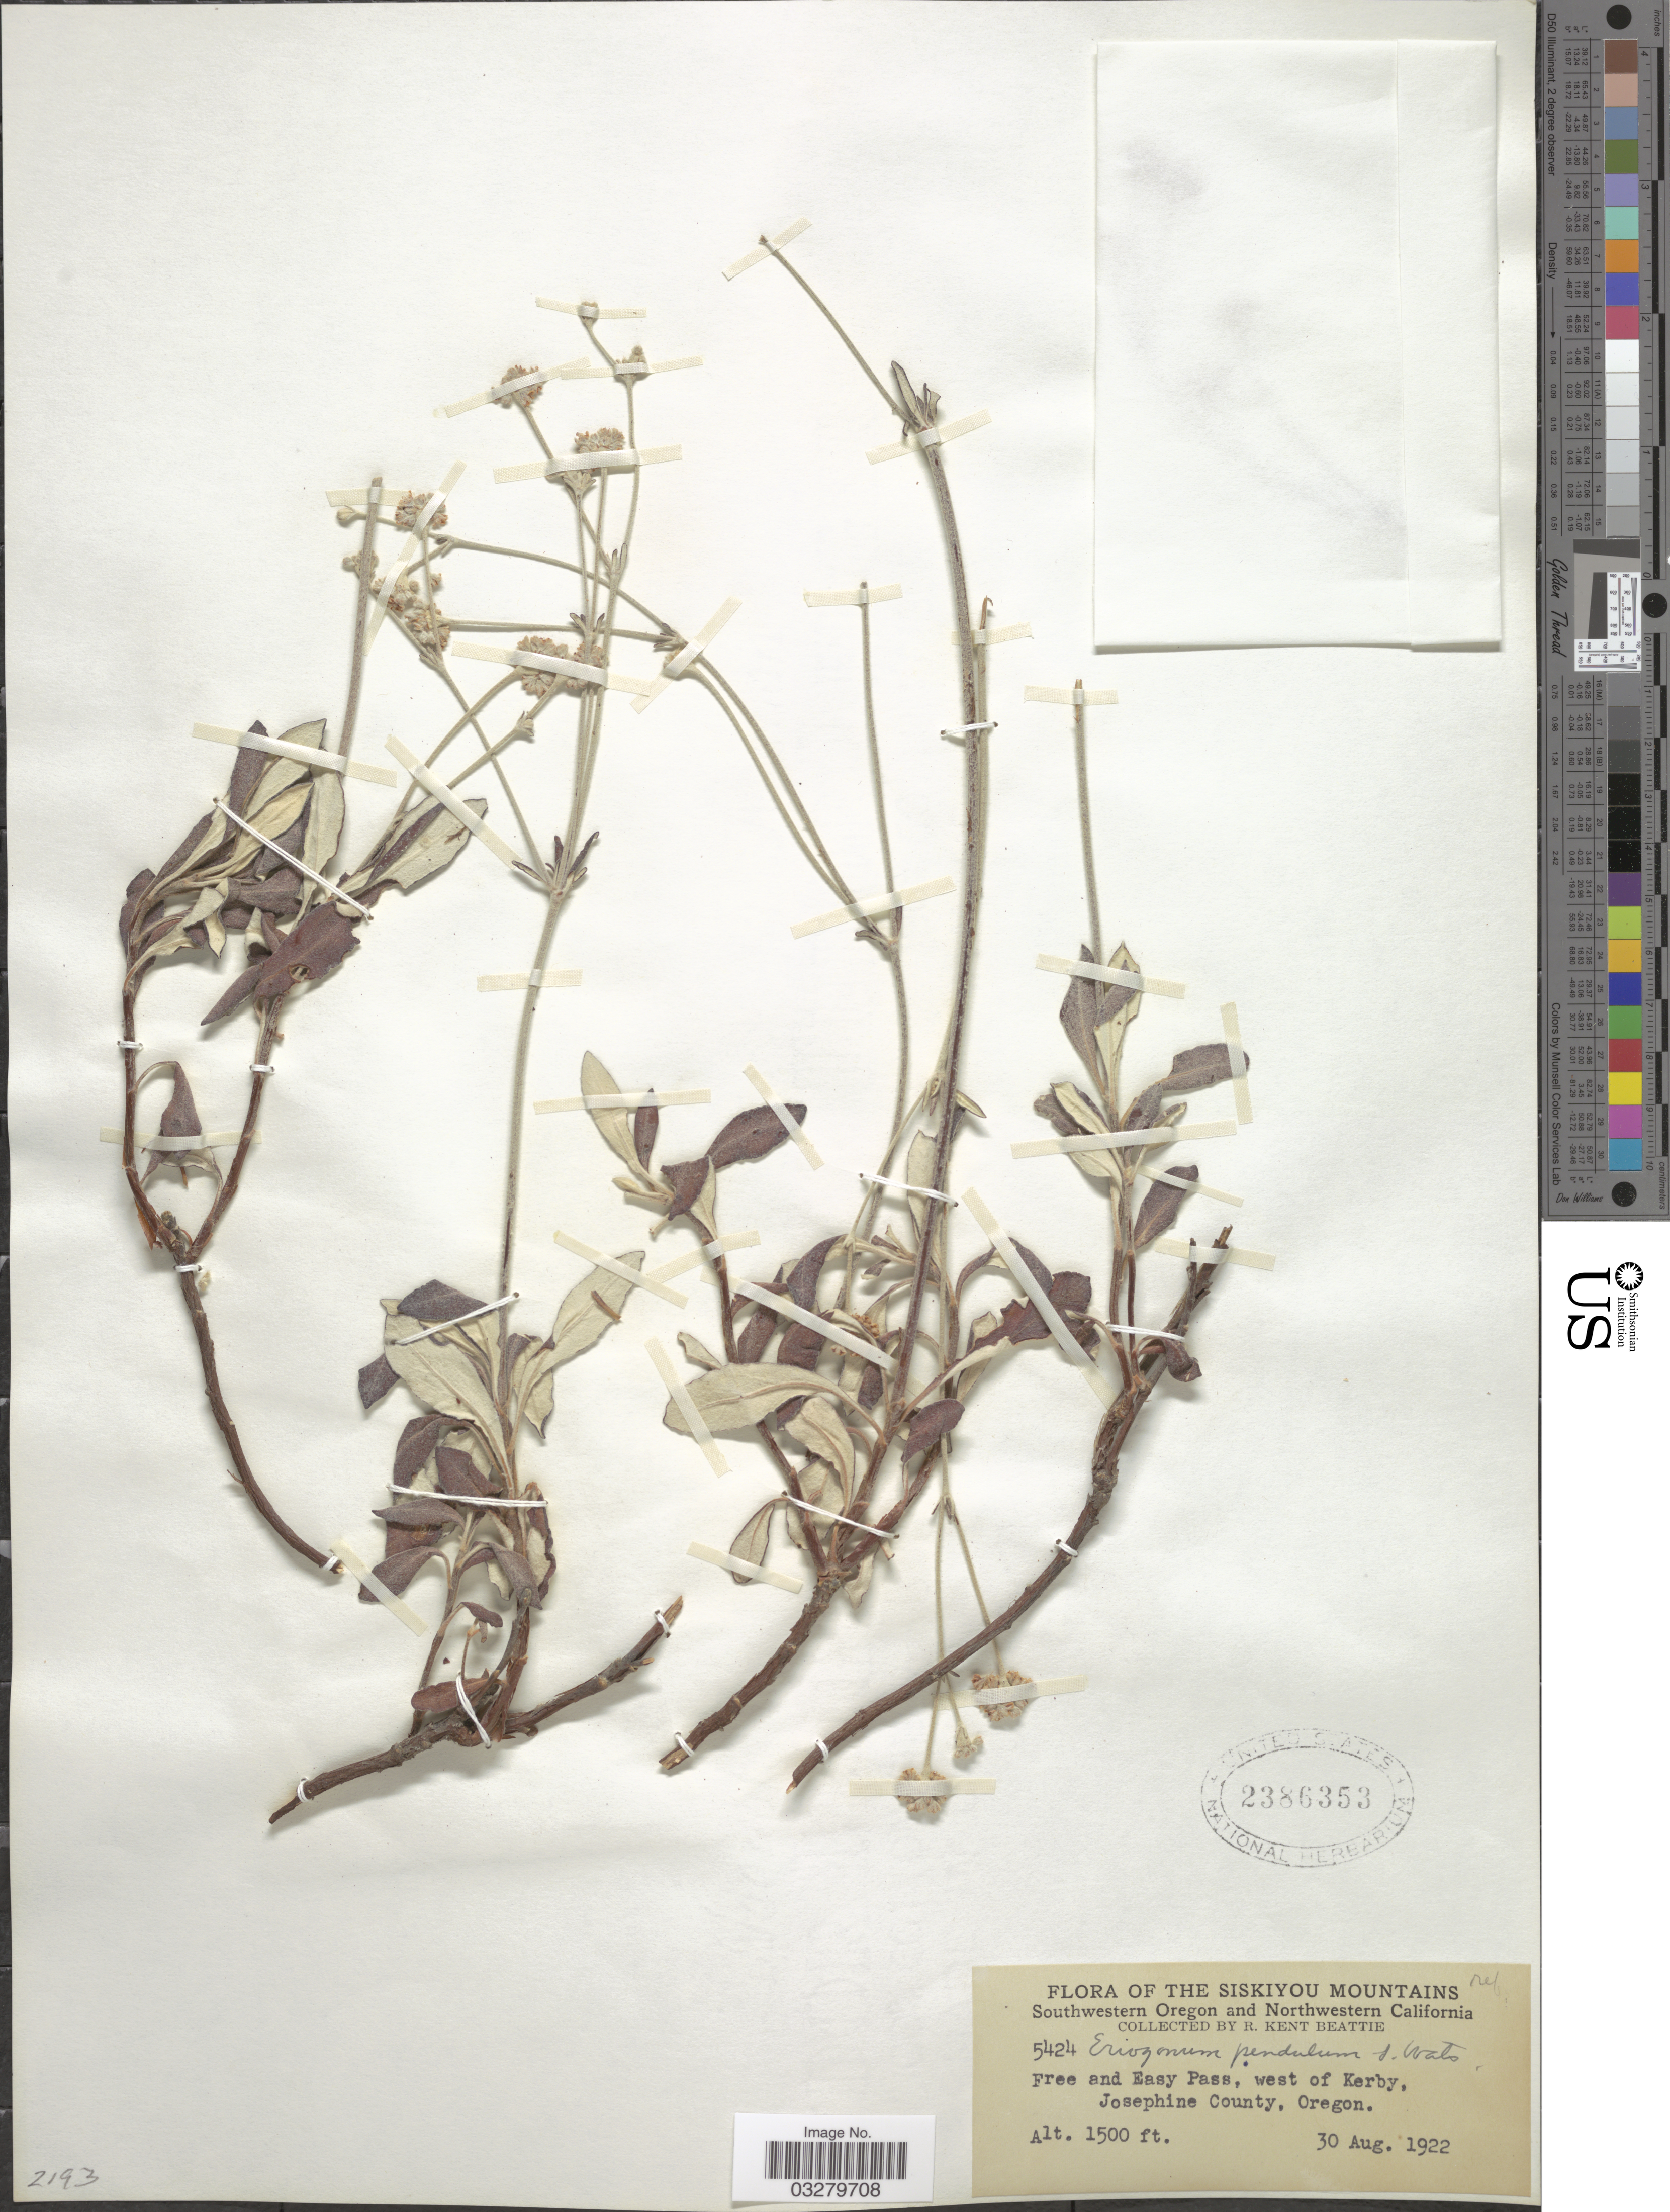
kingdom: Plantae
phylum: Tracheophyta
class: Magnoliopsida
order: Caryophyllales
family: Polygonaceae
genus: Eriogonum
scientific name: Eriogonum pendulum var. multiscapum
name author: S. Watson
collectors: R. K. Beattie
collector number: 5424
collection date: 1922-08-30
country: United States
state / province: Oregon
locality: The Siskiyou Mountains. Southwestern Oregon. Free and Easy Pass, west of Kerby, Josephine County.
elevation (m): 457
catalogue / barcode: US 2386353